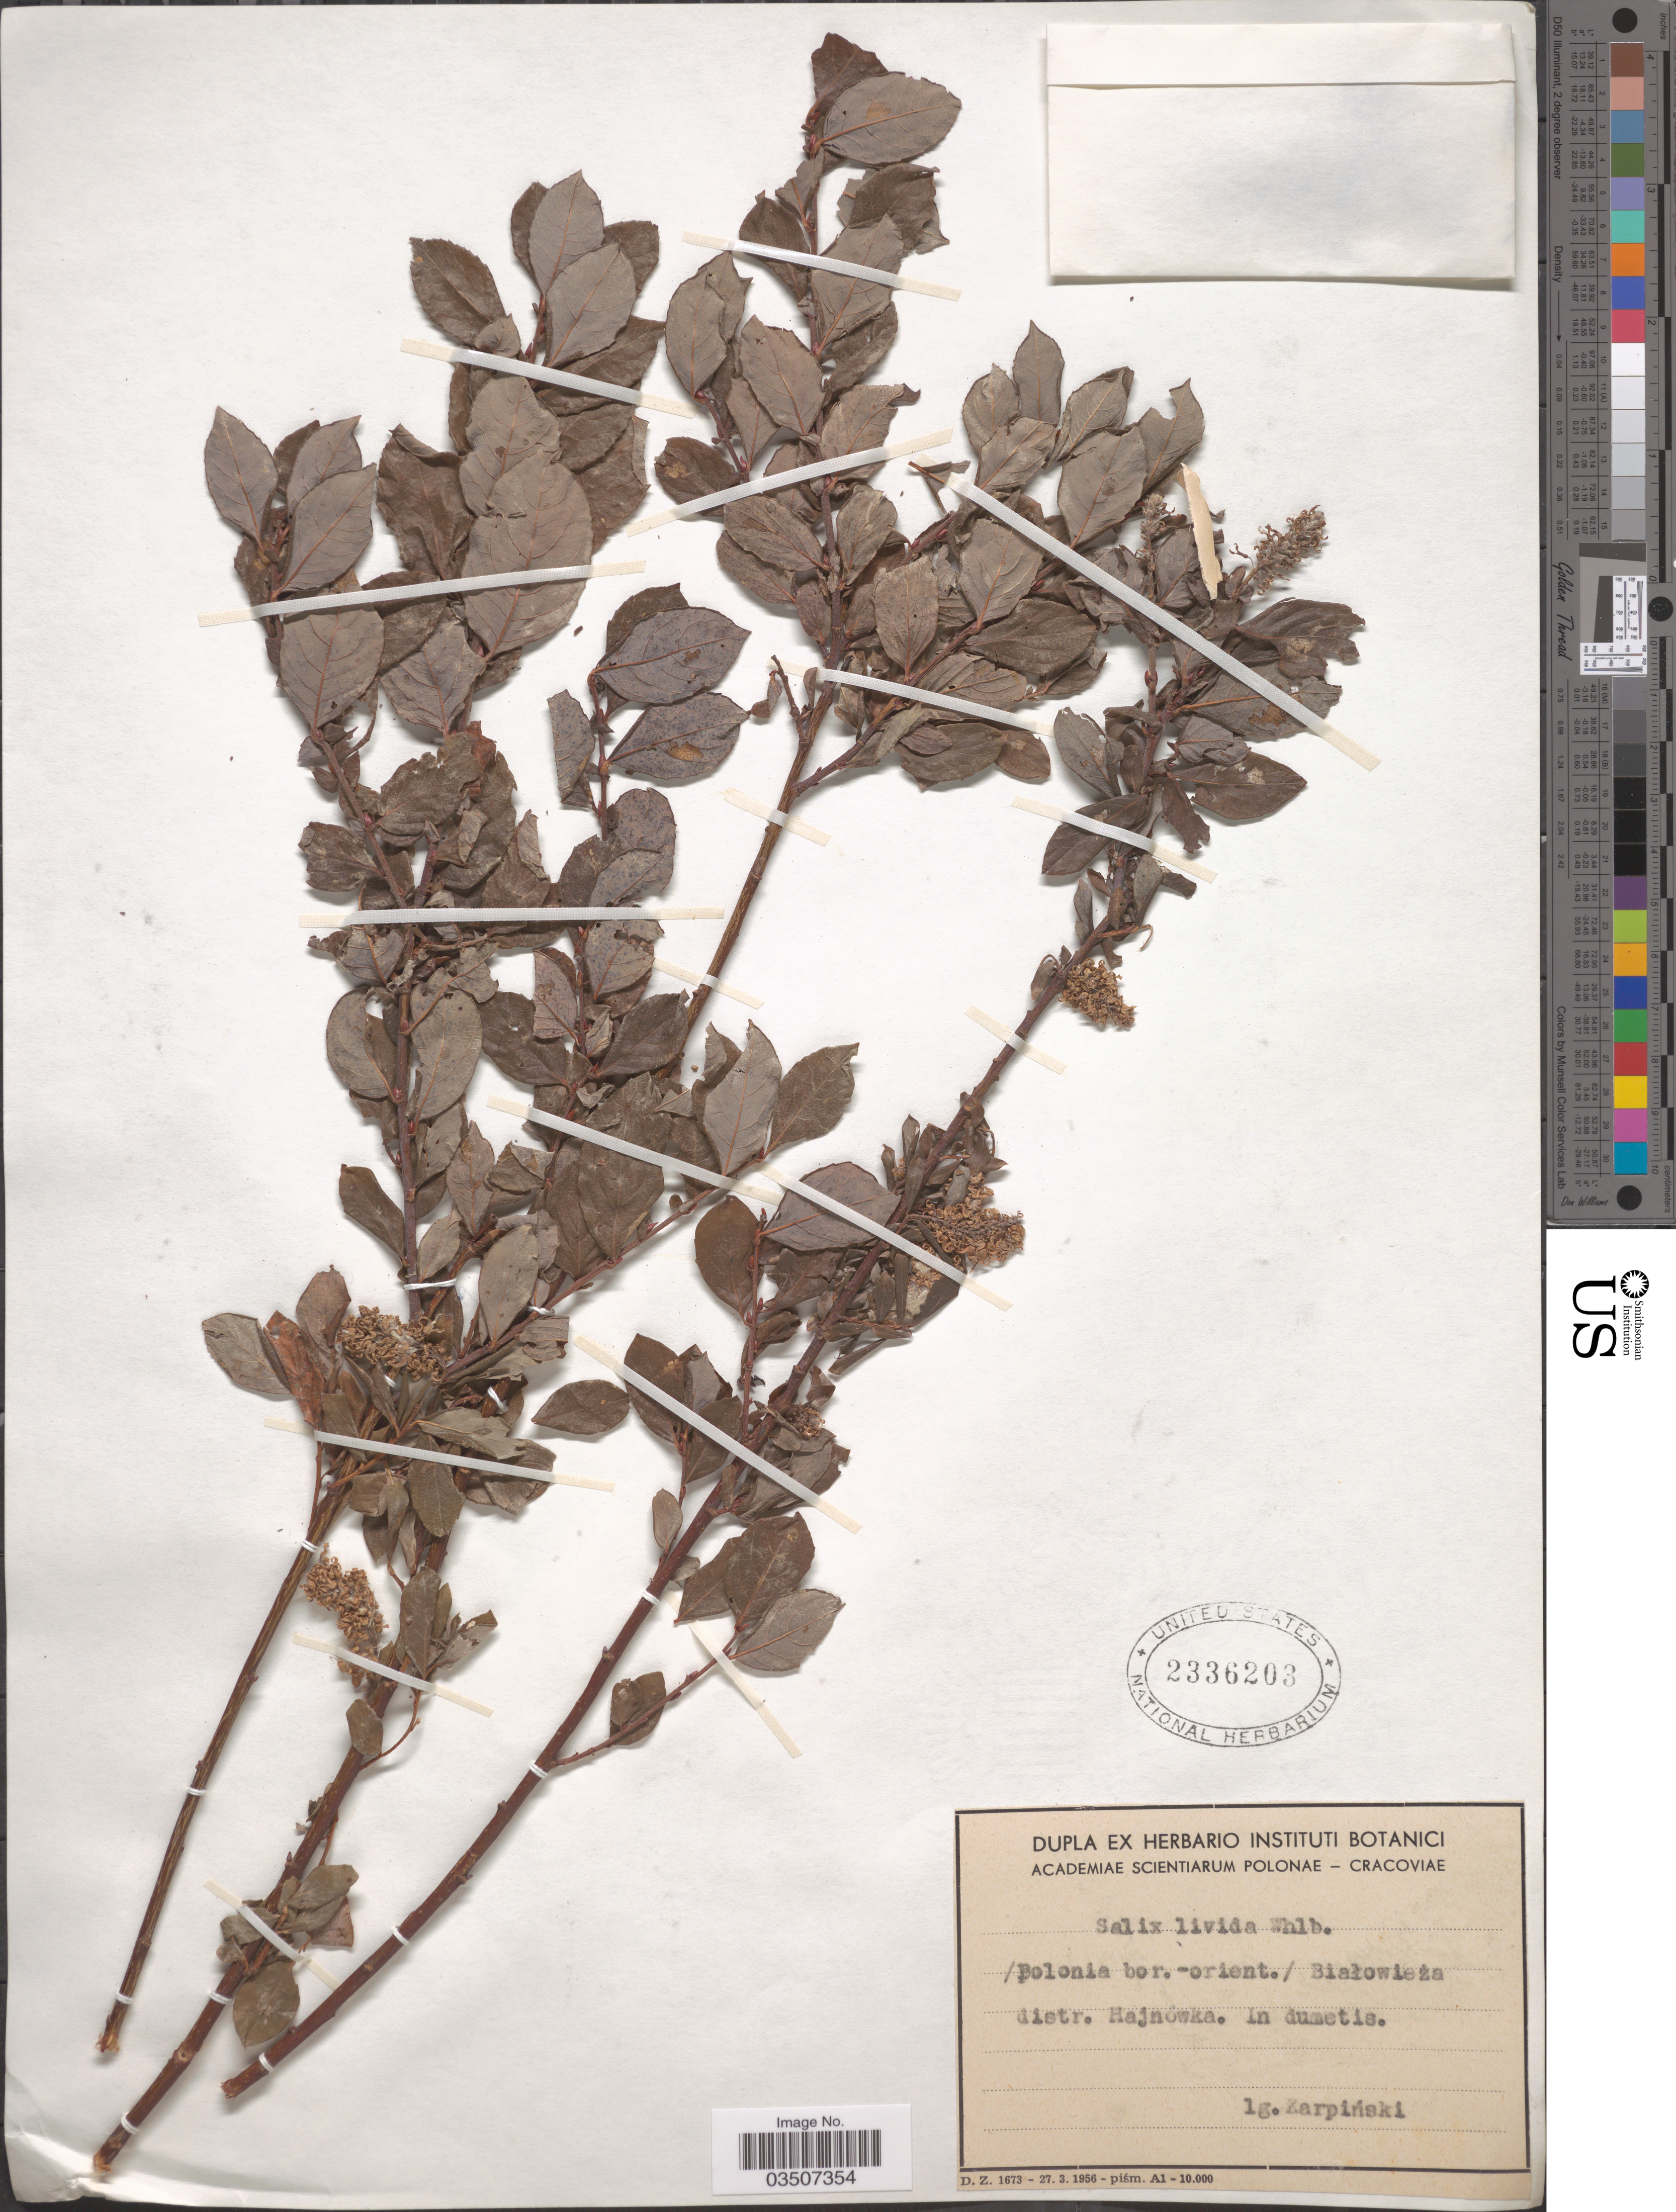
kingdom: Plantae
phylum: Tracheophyta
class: Magnoliopsida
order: Malpighiales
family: Salicaceae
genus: Salix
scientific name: Salix starkeana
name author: Willd.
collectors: Karpinski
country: Poland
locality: Polonia bor.-orient./ Bialowieza. Distr. Hajnowka. In dumetis.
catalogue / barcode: US 2336203